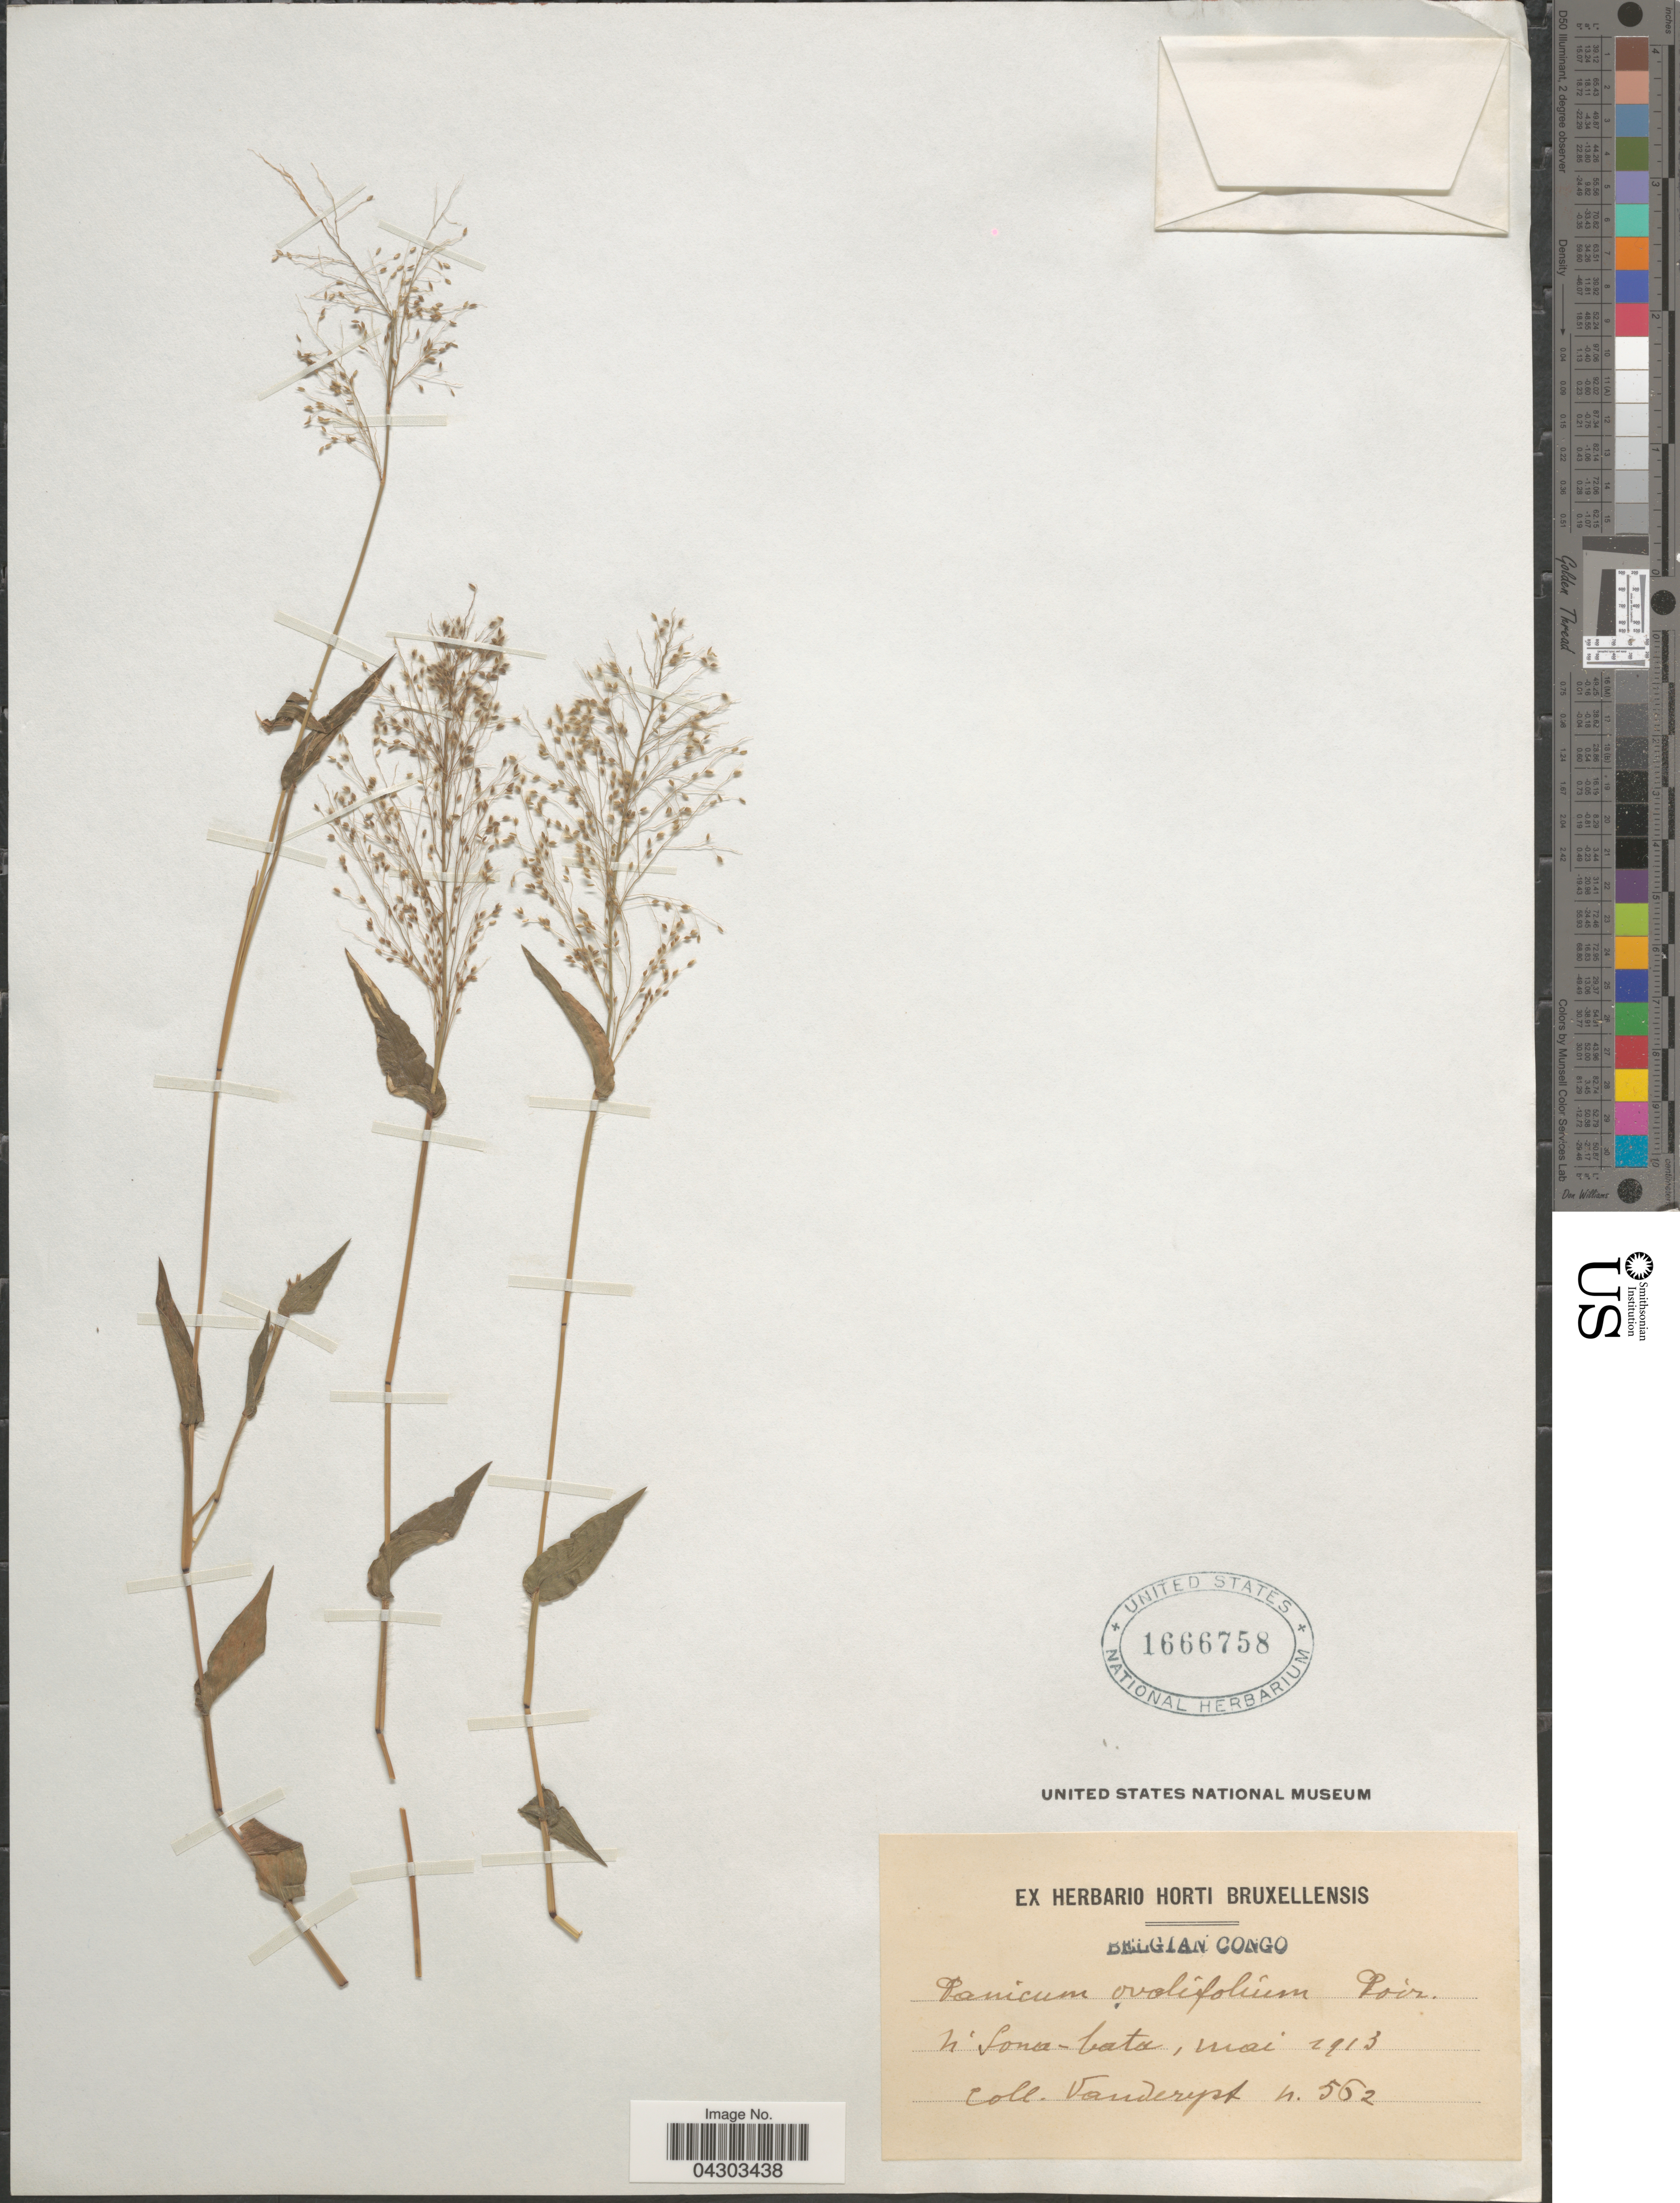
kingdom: Plantae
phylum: Tracheophyta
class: Liliopsida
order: Poales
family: Poaceae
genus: Panicum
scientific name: Panicum brevifolium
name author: L.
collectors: Vanderyst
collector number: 562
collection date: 1913-05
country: Congo, Democratic Republic of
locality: Belgian Congo. N'Sona-bata.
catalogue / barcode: US 1666758